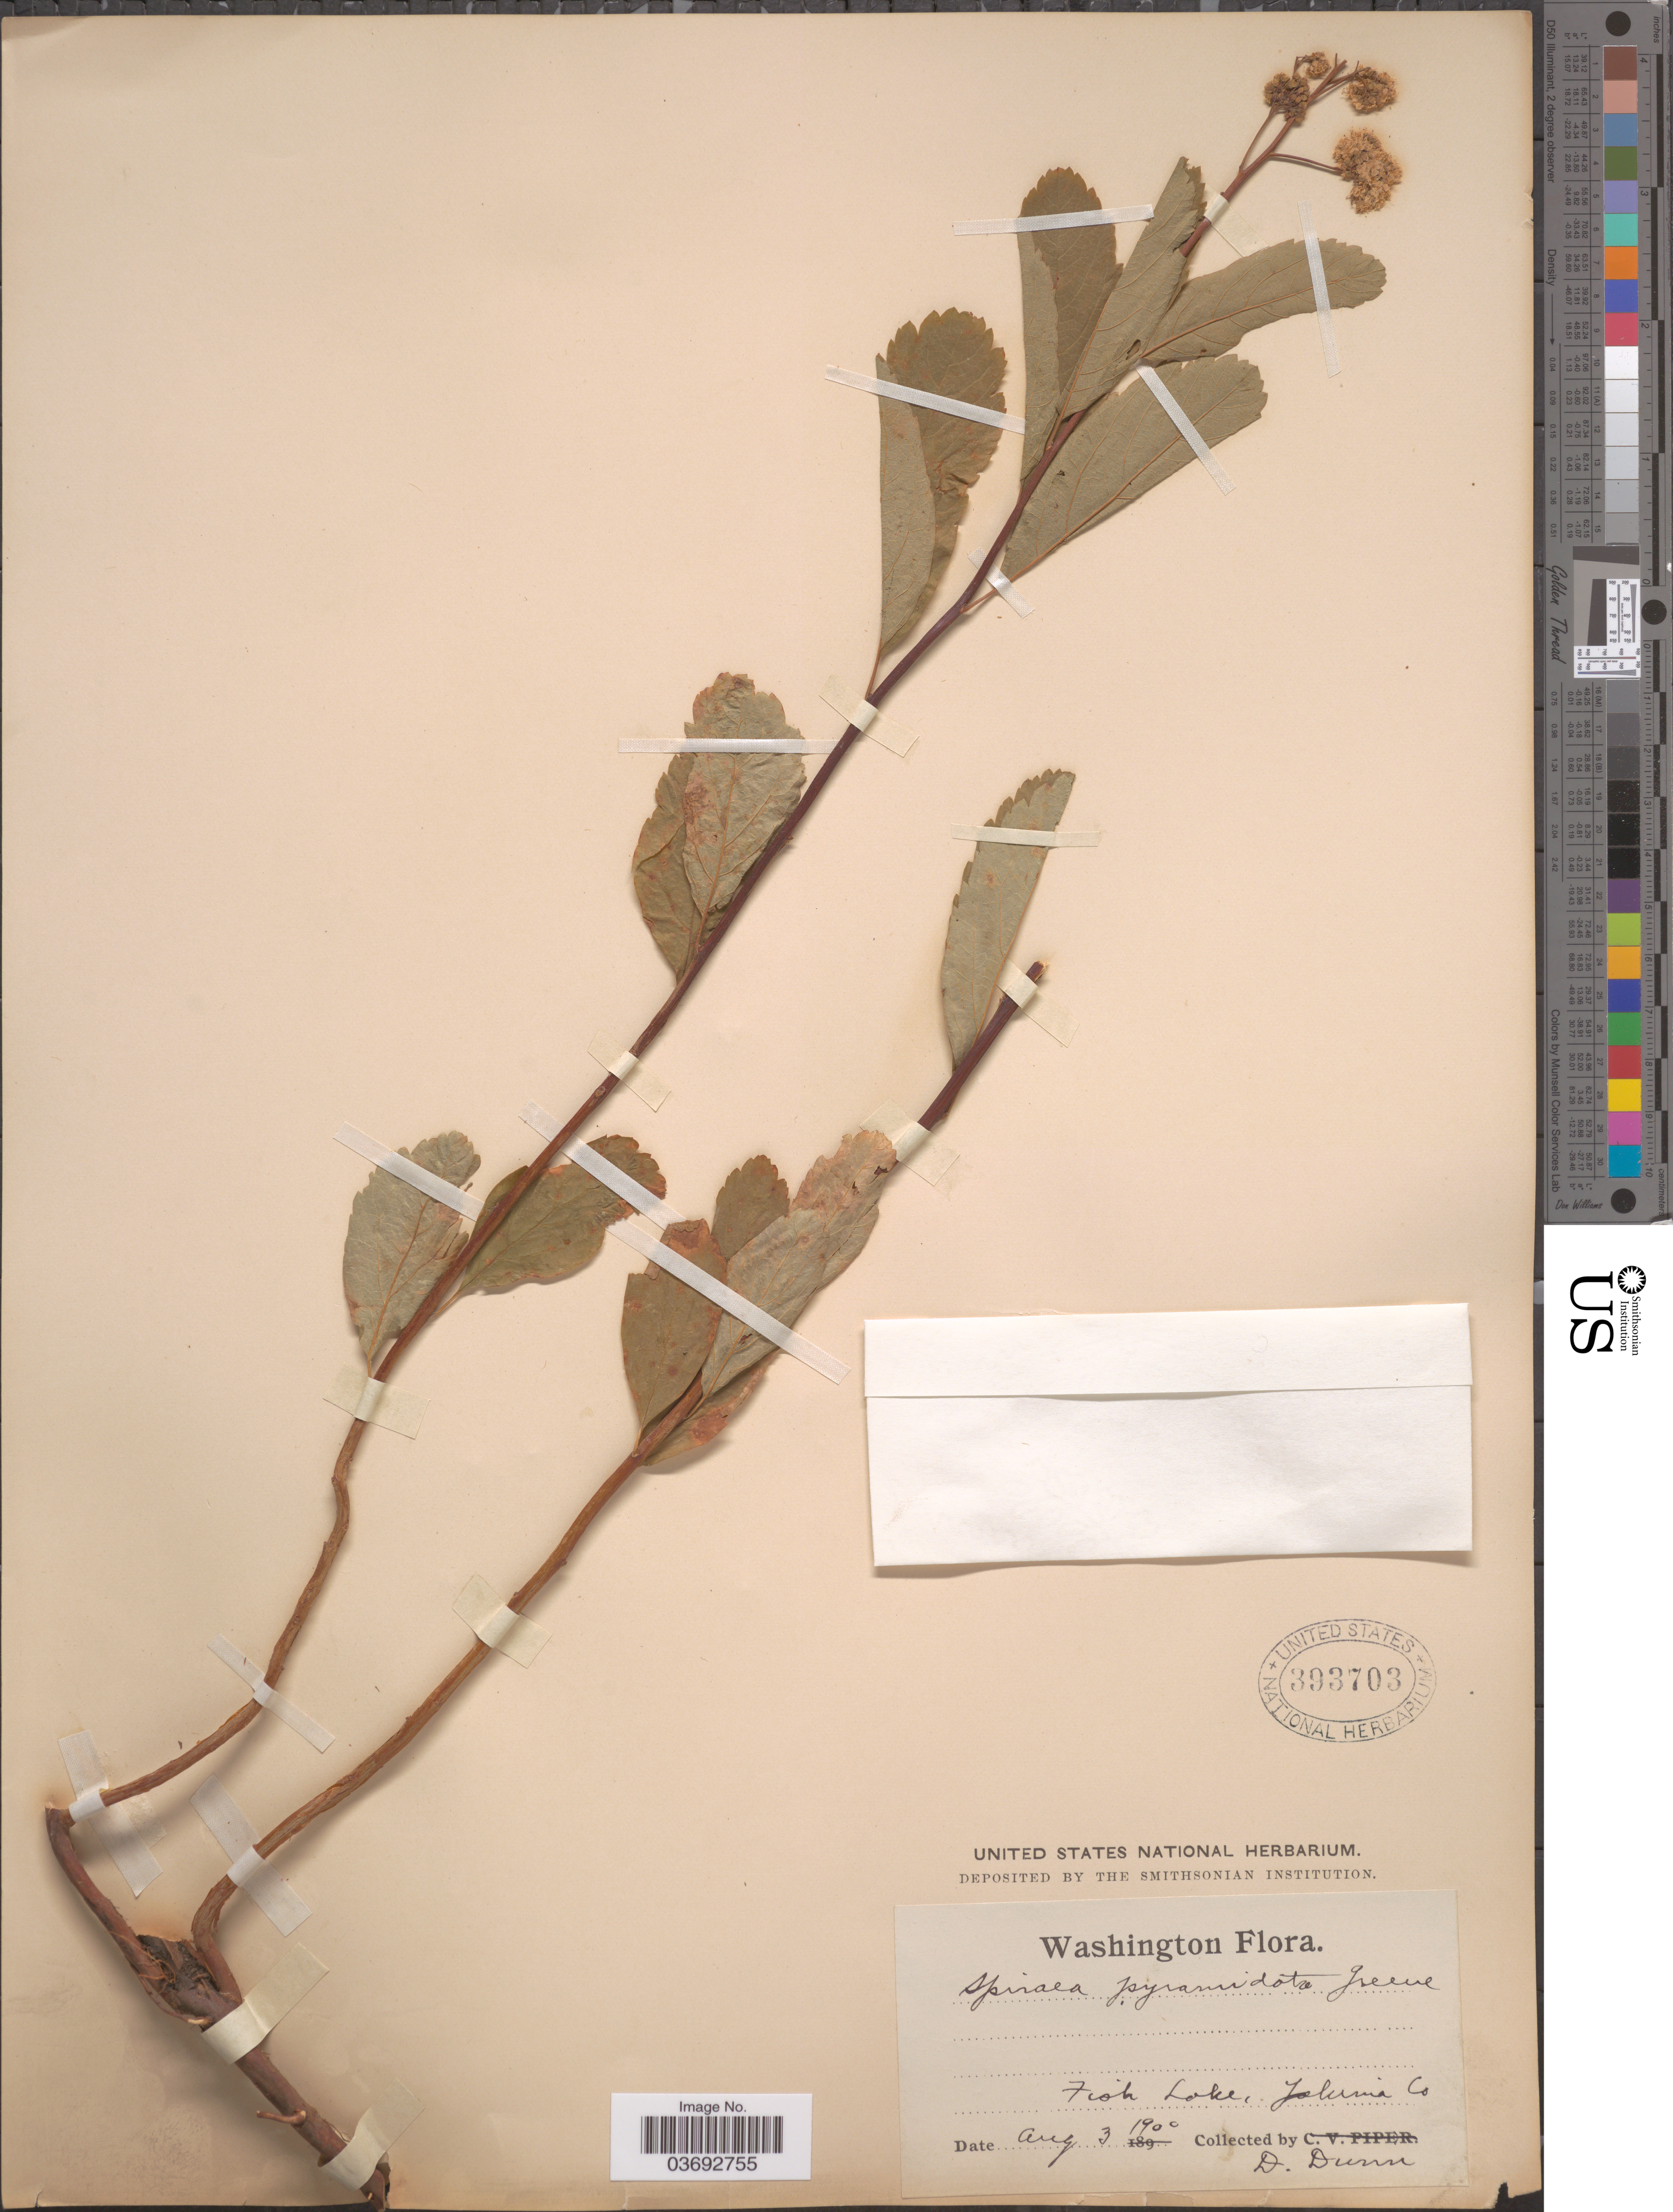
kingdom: Plantae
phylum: Tracheophyta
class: Magnoliopsida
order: Rosales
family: Rosaceae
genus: Spiraea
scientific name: Spiraea pyramidata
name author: Greene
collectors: D. Dunn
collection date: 1900-08-03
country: United States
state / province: Washington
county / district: Yakima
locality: Fish Lake, Yakima Co.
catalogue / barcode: US 393703